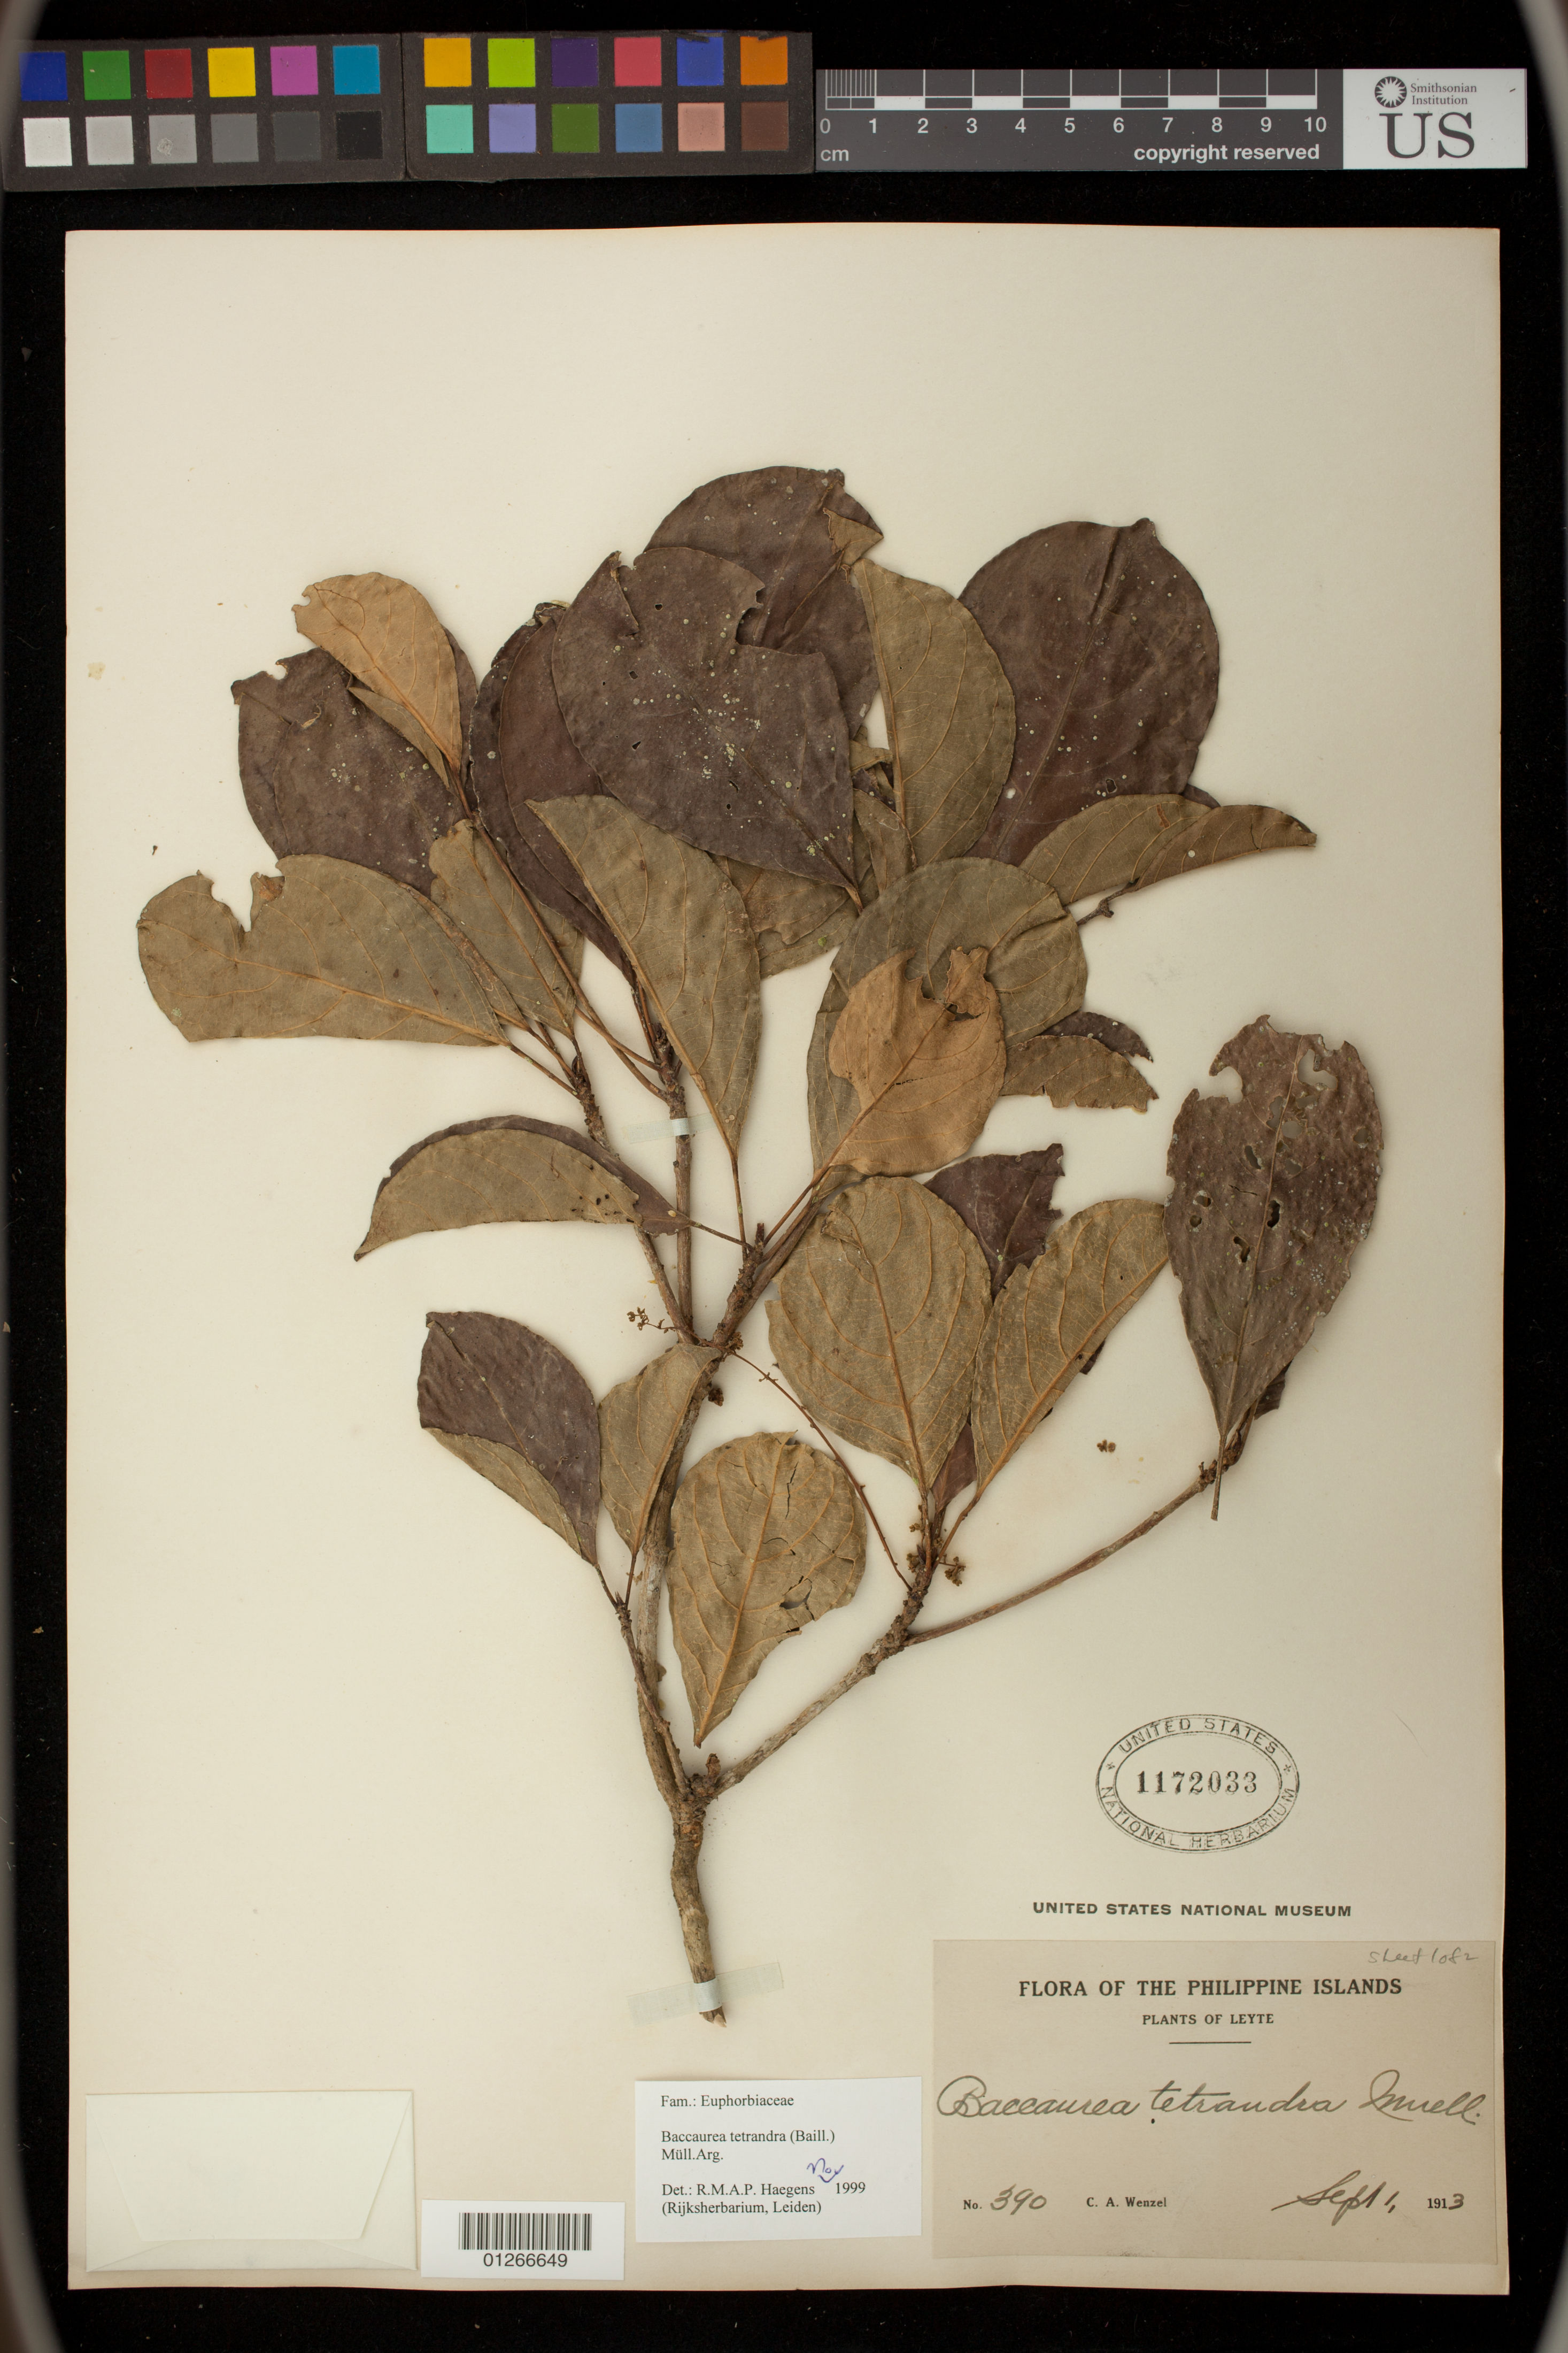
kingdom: Plantae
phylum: Tracheophyta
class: Magnoliopsida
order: Malpighiales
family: Phyllanthaceae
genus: Baccaurea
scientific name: Baccaurea tetrandra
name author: (Baill.) Müll. Arg.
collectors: C. Wenzel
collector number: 390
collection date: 1913-09-01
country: Philippines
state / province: Eastern Visayas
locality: Leyte